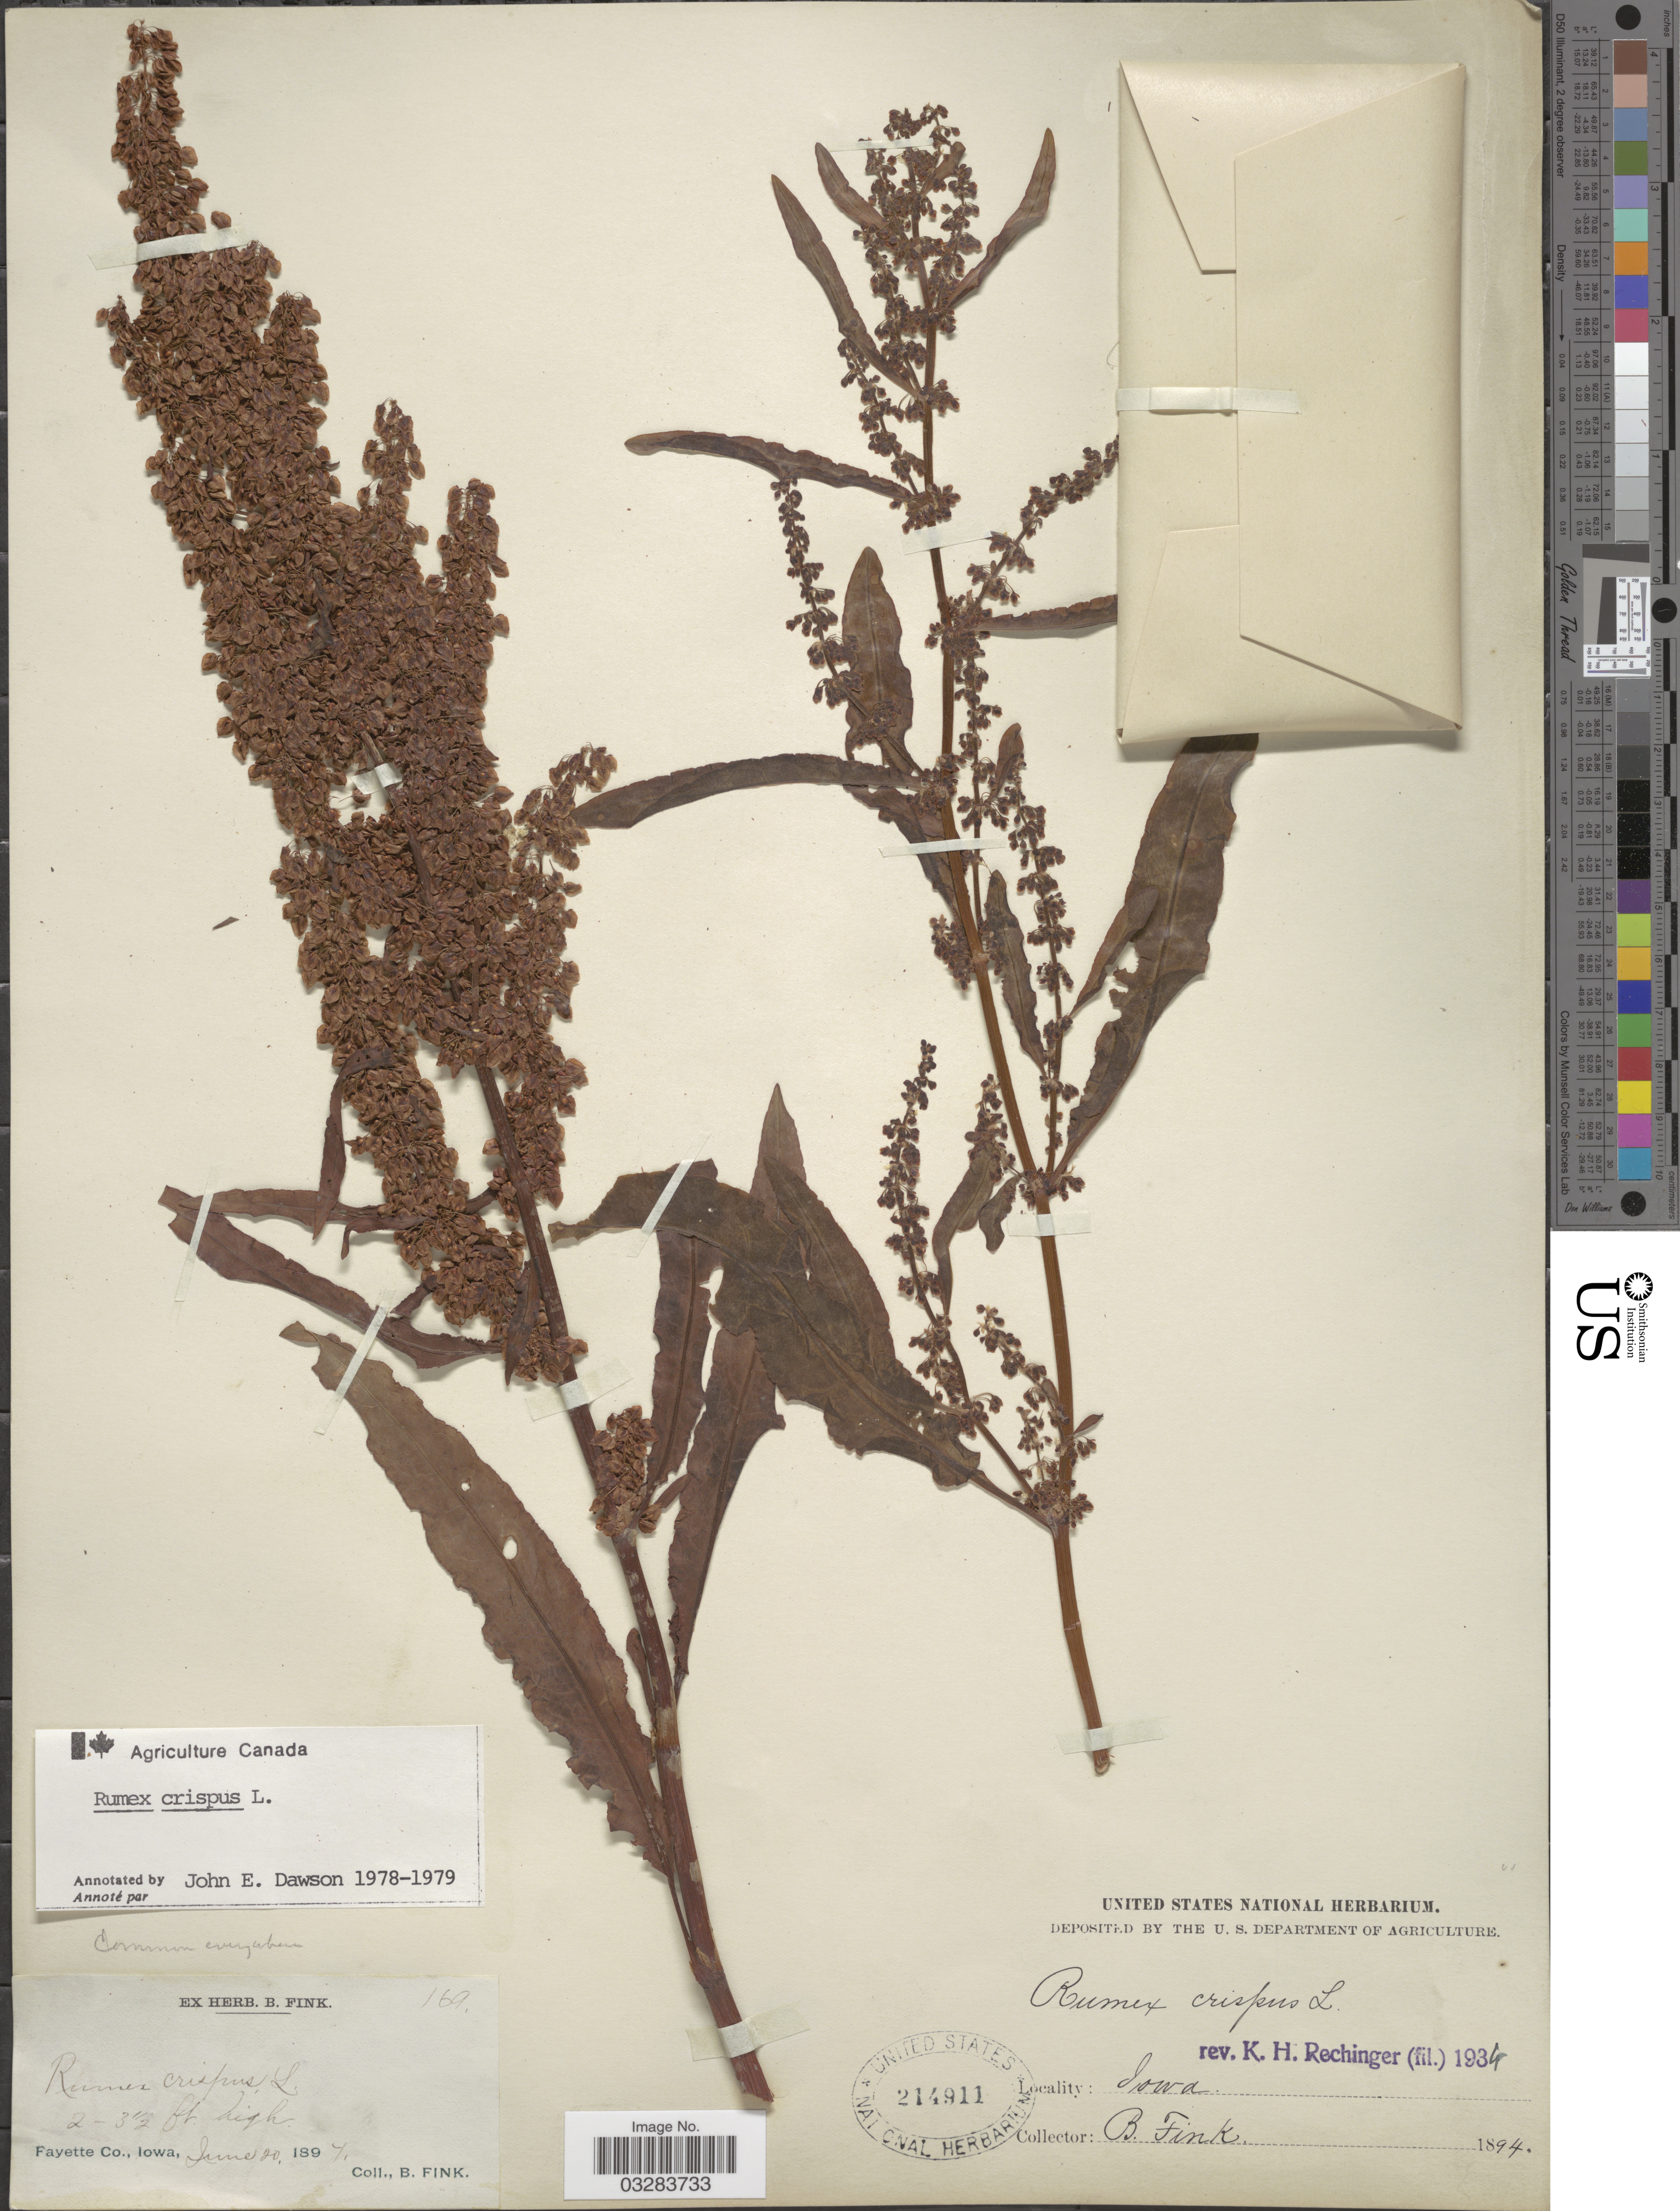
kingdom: Plantae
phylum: Tracheophyta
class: Magnoliopsida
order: Caryophyllales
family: Polygonaceae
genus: Rumex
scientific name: Rumex crispus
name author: L.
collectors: B. Fink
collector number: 169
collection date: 1894-06-20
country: United States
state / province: Iowa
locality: Fayette Co.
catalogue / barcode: US 214911